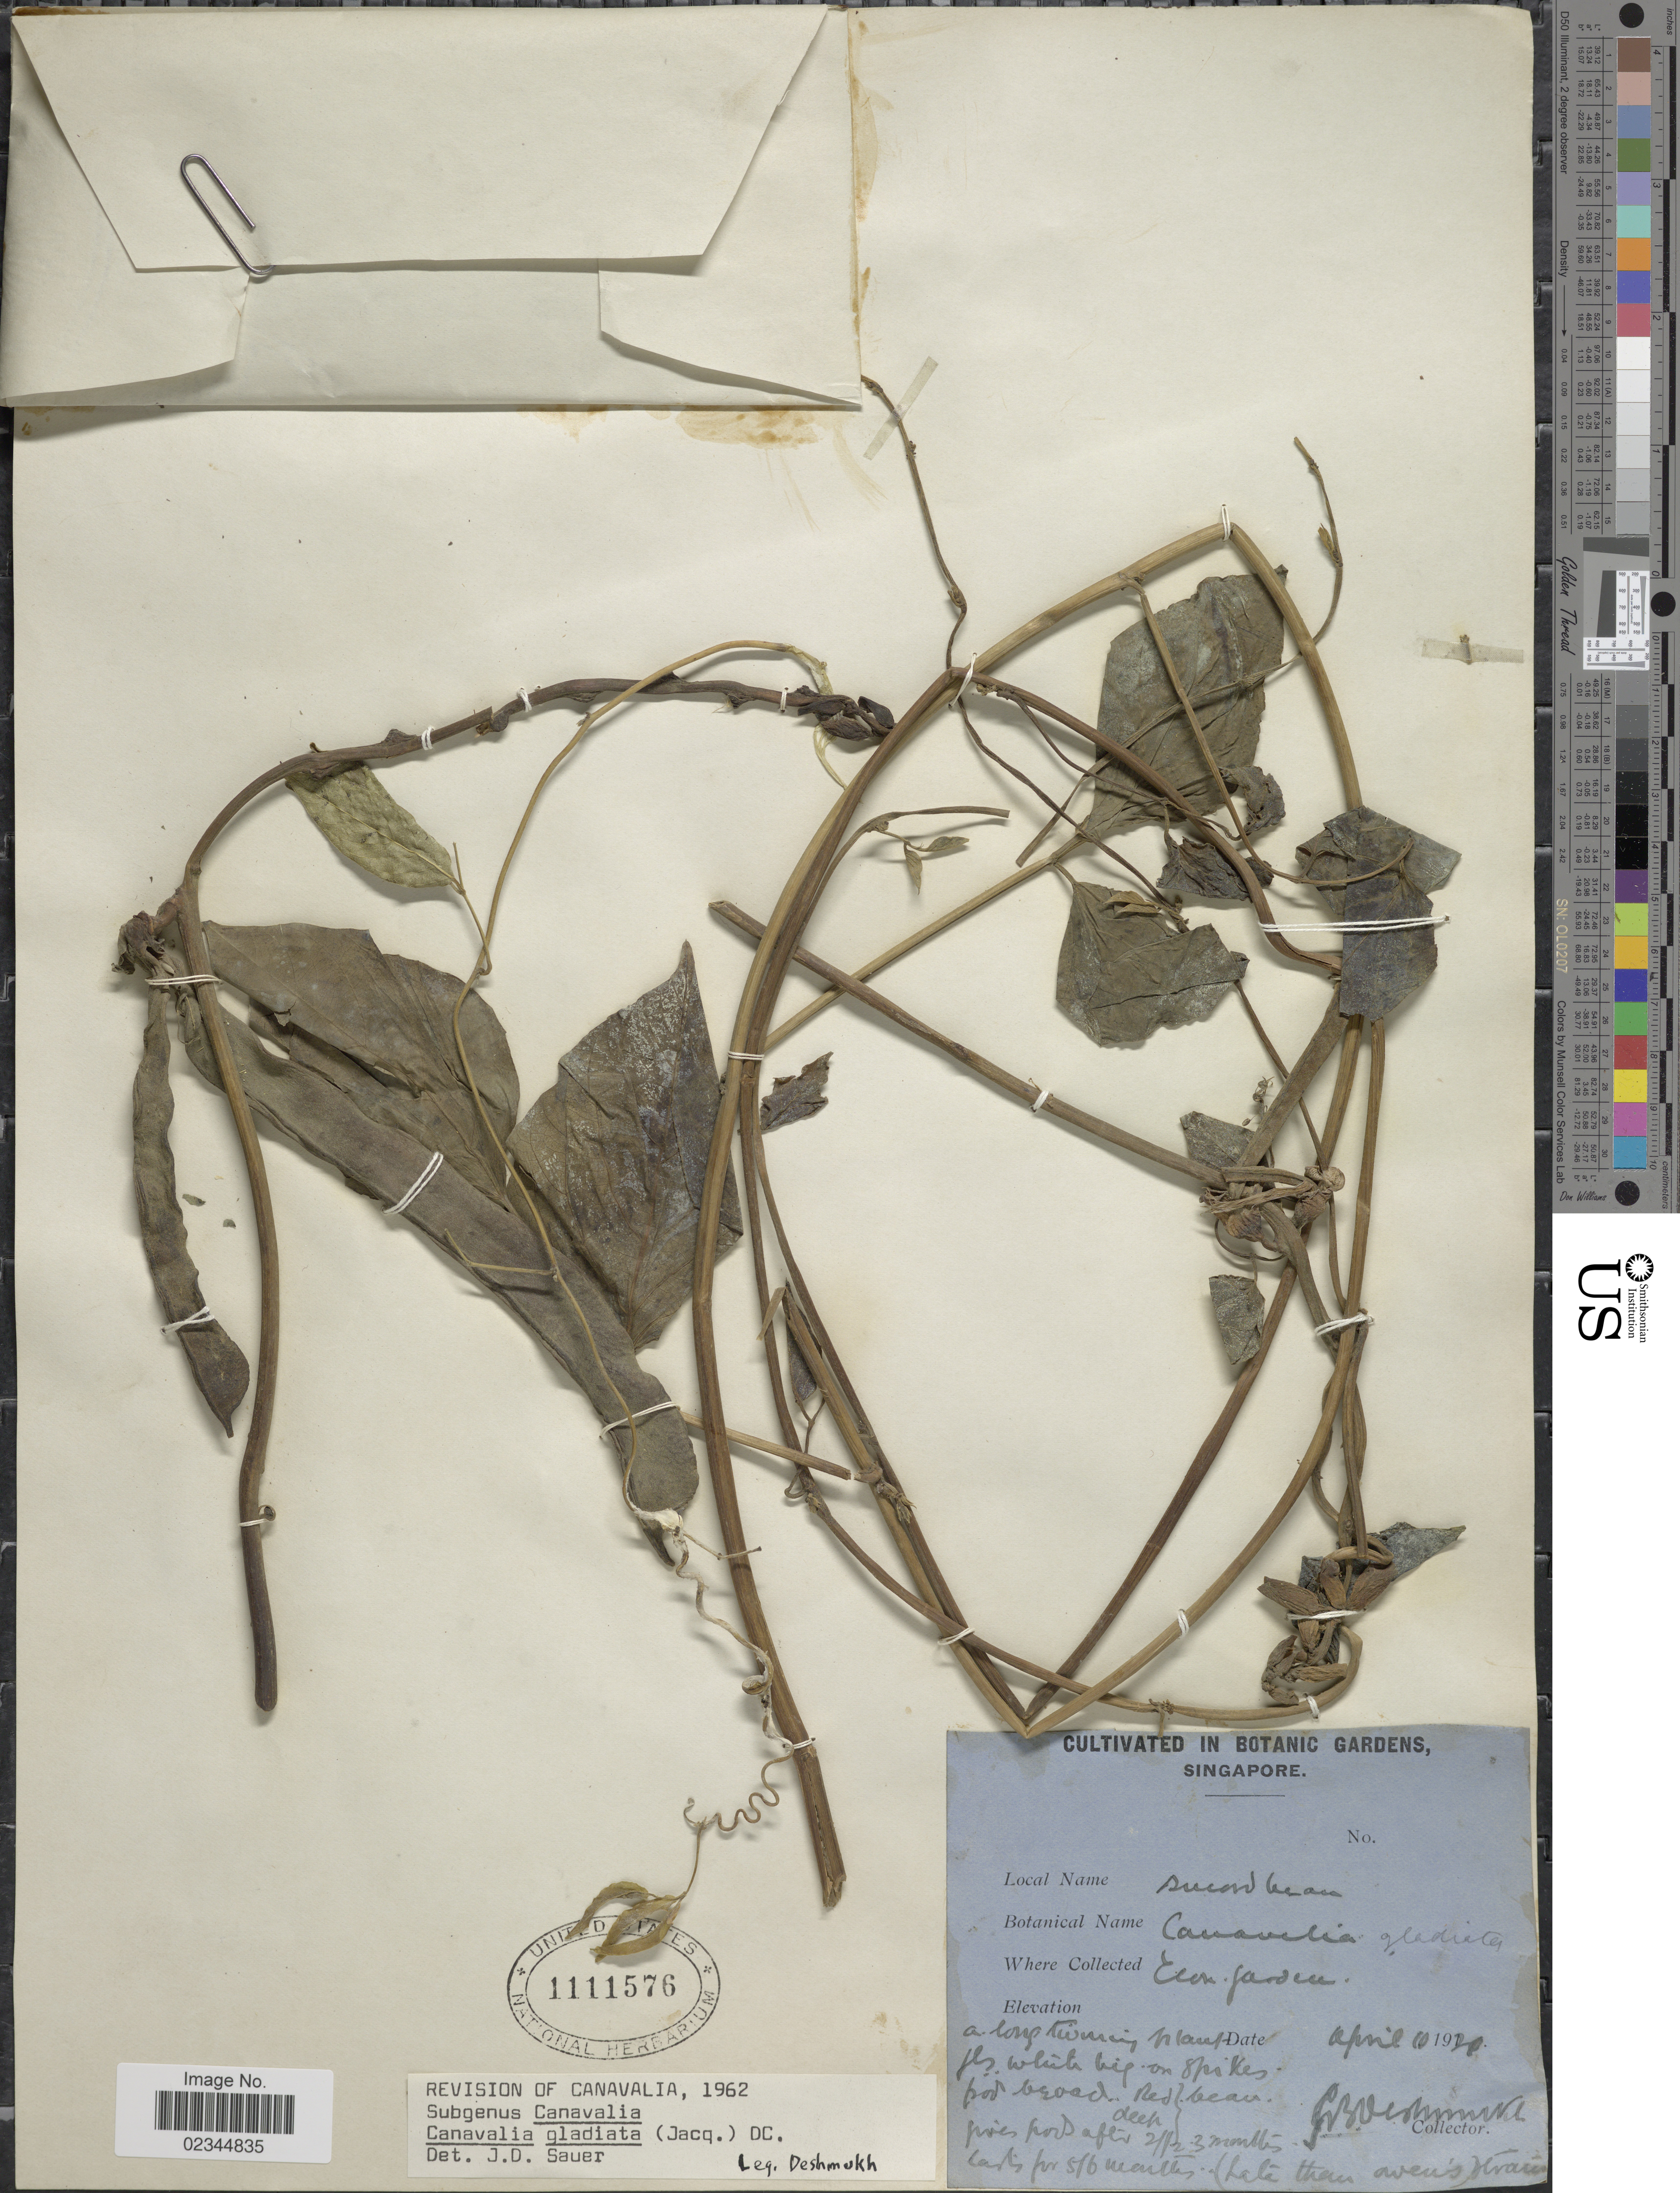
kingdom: Plantae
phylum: Tracheophyta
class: Magnoliopsida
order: Fabales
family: Fabaceae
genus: Canavalia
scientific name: Canavalia gladiata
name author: (Jacq.) DC.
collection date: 1920-04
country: Singapore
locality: Botanic Gardens, Econ. Gardens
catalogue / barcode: US 111576